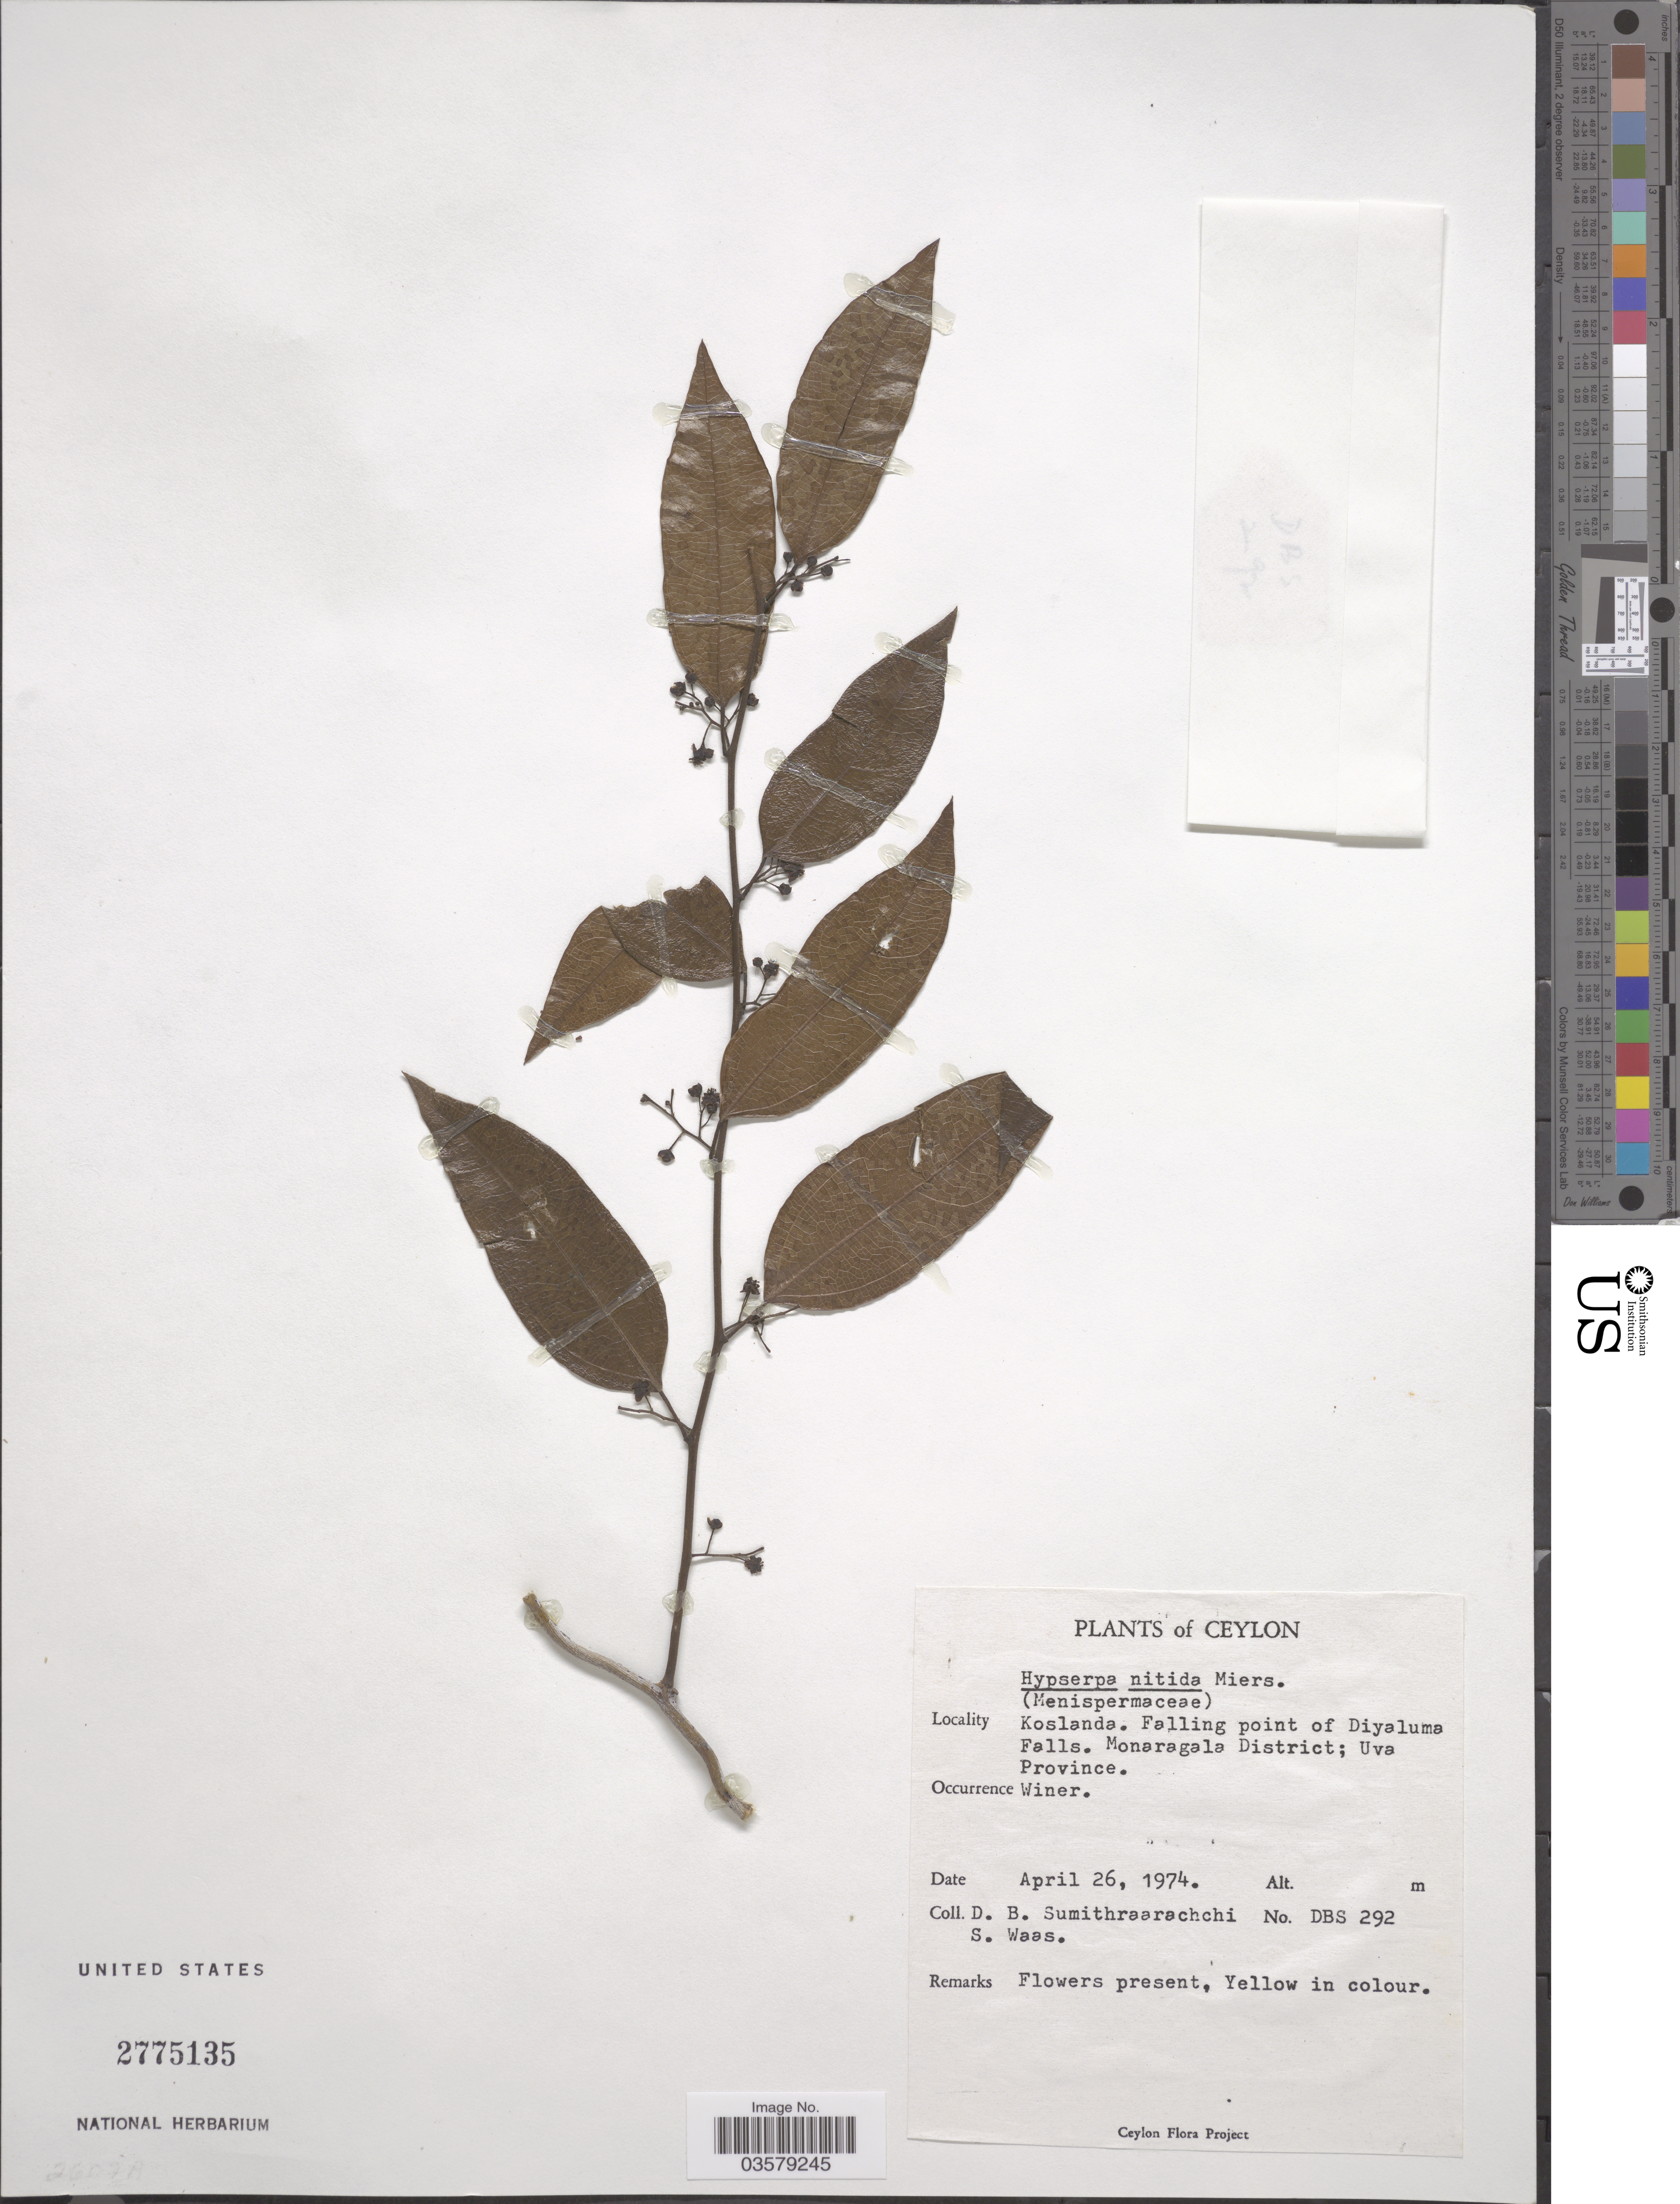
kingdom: Plantae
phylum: Tracheophyta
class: Magnoliopsida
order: Ranunculales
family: Menispermaceae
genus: Hypserpa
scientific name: Hypserpa nitida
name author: Miers ex Benth.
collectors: D. B. Sumithraarachchi & S. Waas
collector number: DBS 292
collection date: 1974-04-26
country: Sri Lanka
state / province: Uva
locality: Ceylon. Koslanda. Falling point of Diyaluma Falls. Monaragala District.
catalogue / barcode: US 2775135